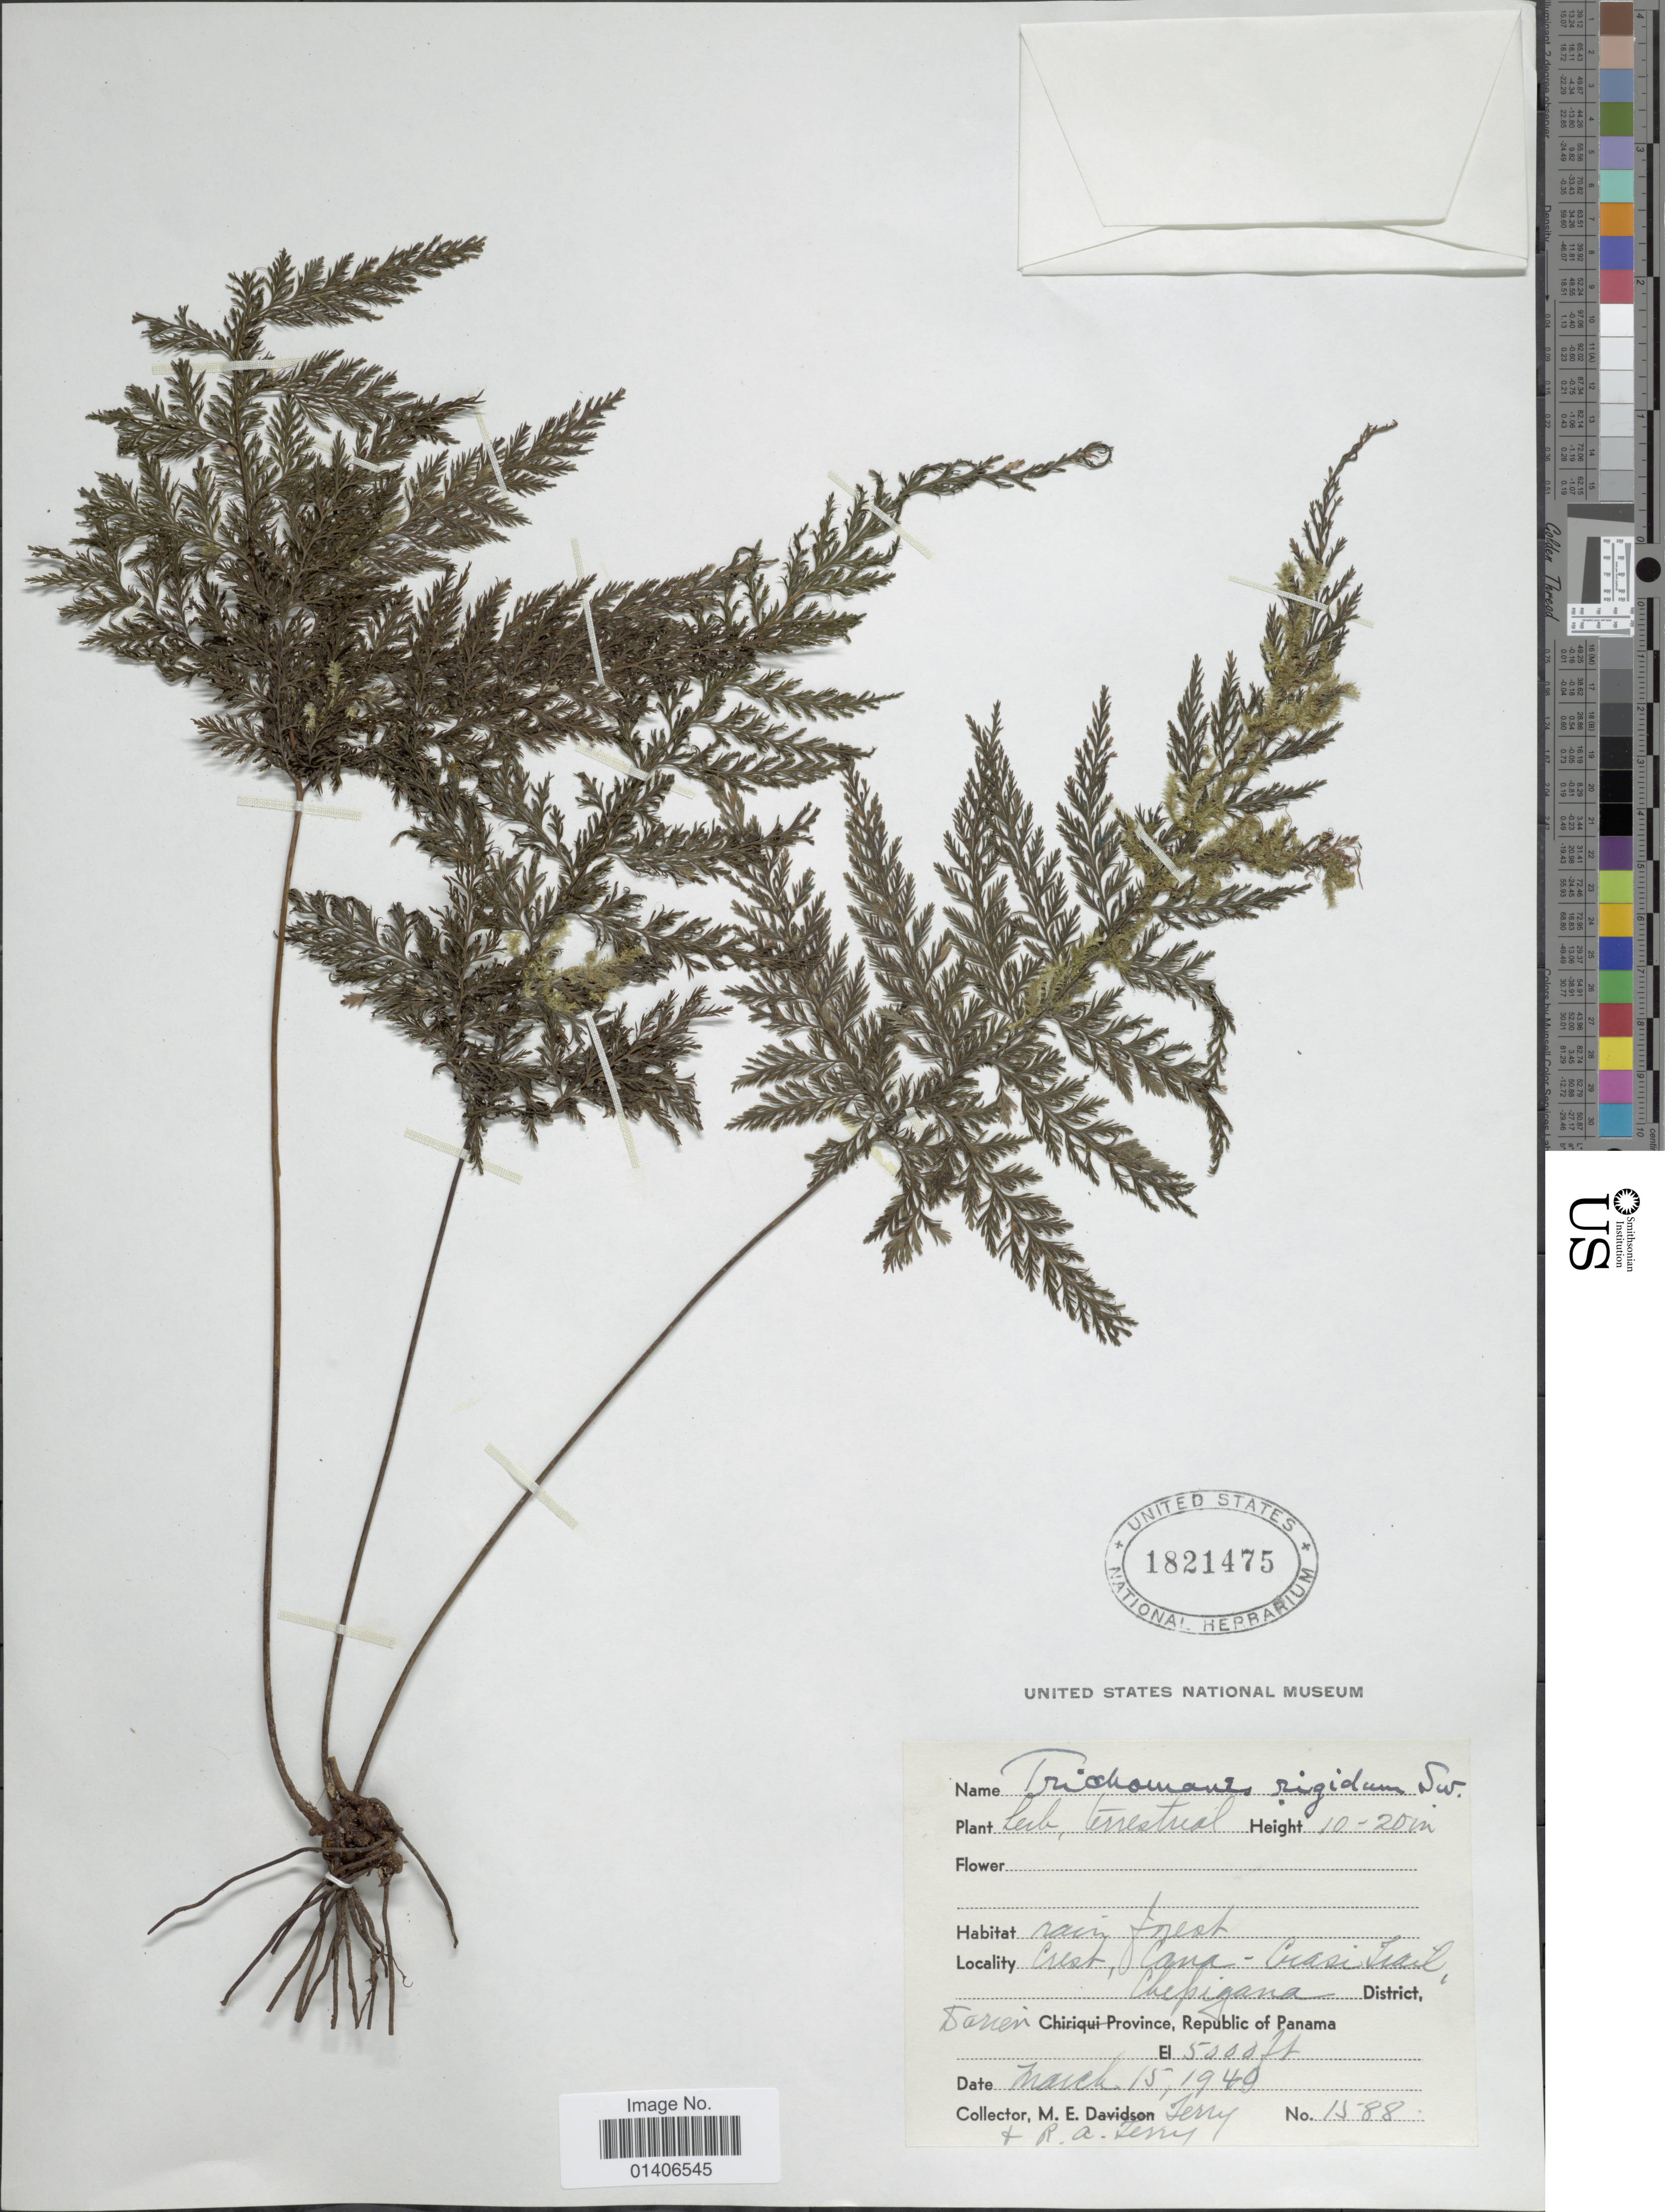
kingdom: Plantae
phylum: Tracheophyta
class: Polypodiopsida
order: Hymenophyllales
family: Hymenophyllaceae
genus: Abrodictyum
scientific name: Abrodictyum rigidum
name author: (Sw.) Ebihara & Dubuisson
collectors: M. Jerry & R. Jerry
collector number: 1588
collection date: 1949-03-15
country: Panama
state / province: Darién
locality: Crest, Cana- Cuasi trail, Chepigana District. Darien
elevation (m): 1524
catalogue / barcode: US 1821475